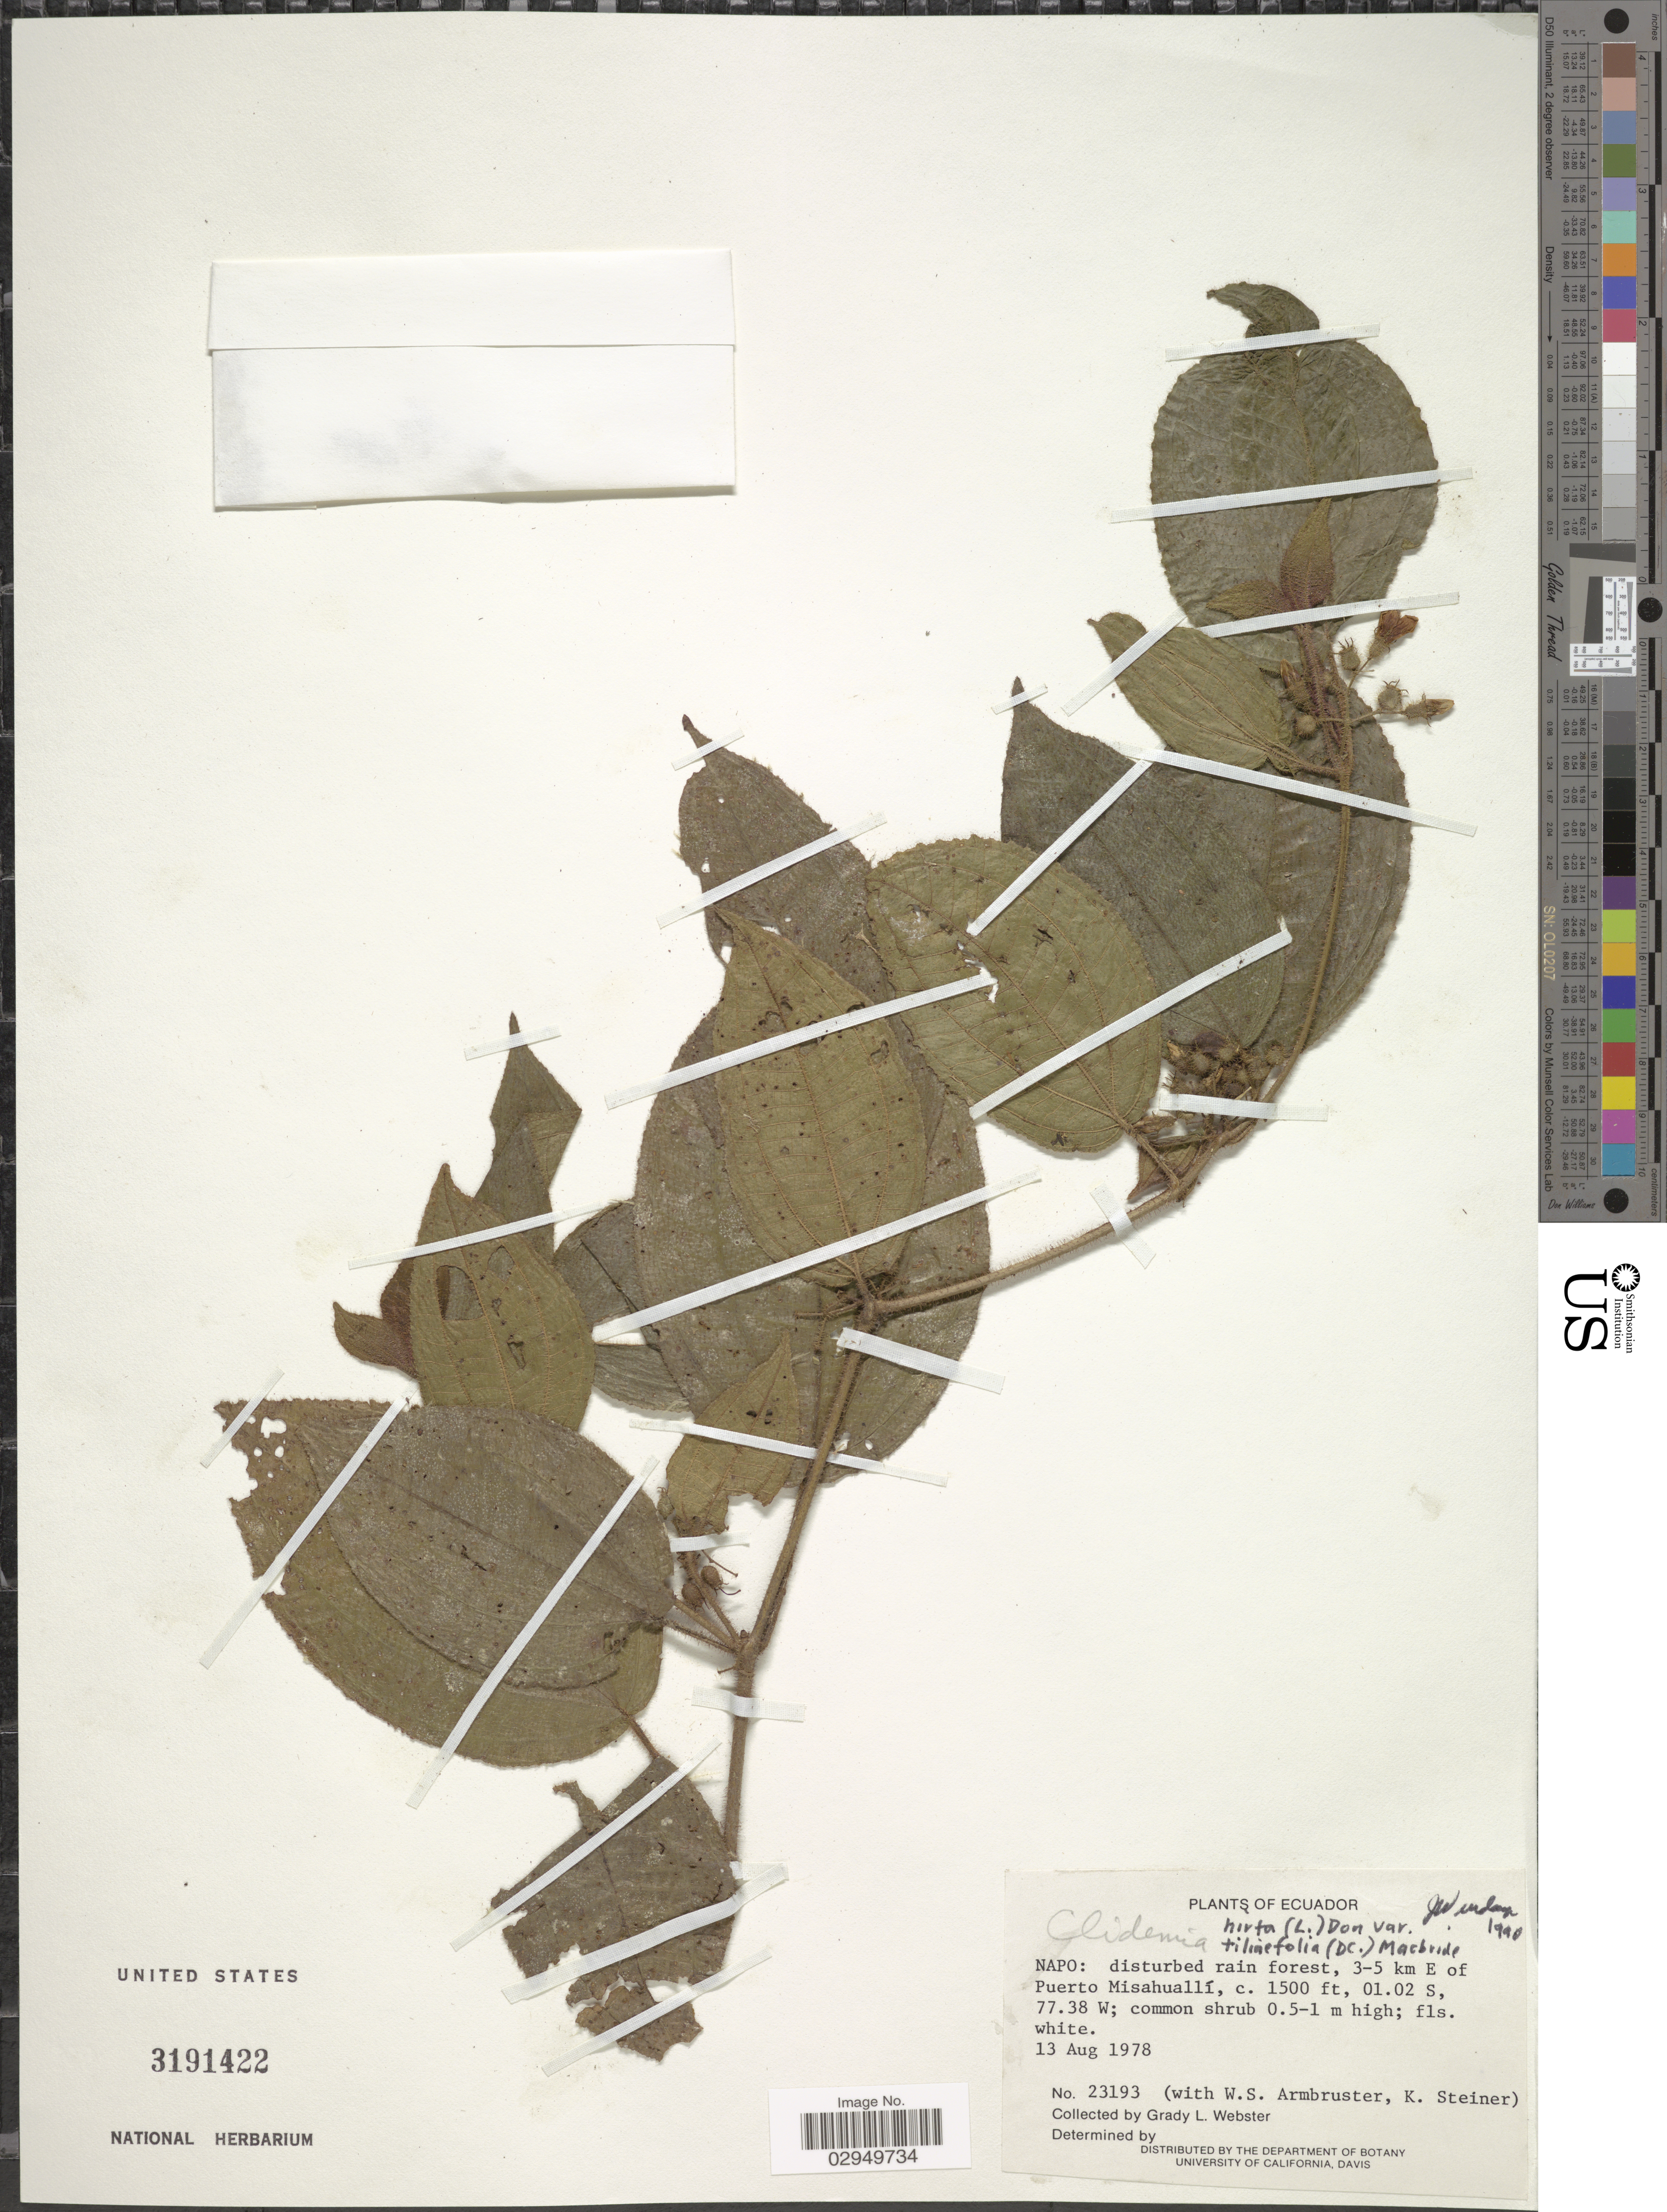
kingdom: Plantae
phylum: Tracheophyta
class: Magnoliopsida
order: Myrtales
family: Melastomataceae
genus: Clidemia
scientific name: Clidemia hirta var. tiliifolia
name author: (DC.) J.F. Macbr.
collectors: G. L. Webster, W. S. Armbruster & K. Steiner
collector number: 23193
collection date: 1978-08-13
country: Ecuador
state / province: Napo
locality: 3-5 km E of Puerto Misahuallí.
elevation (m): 457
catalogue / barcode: US 3191422